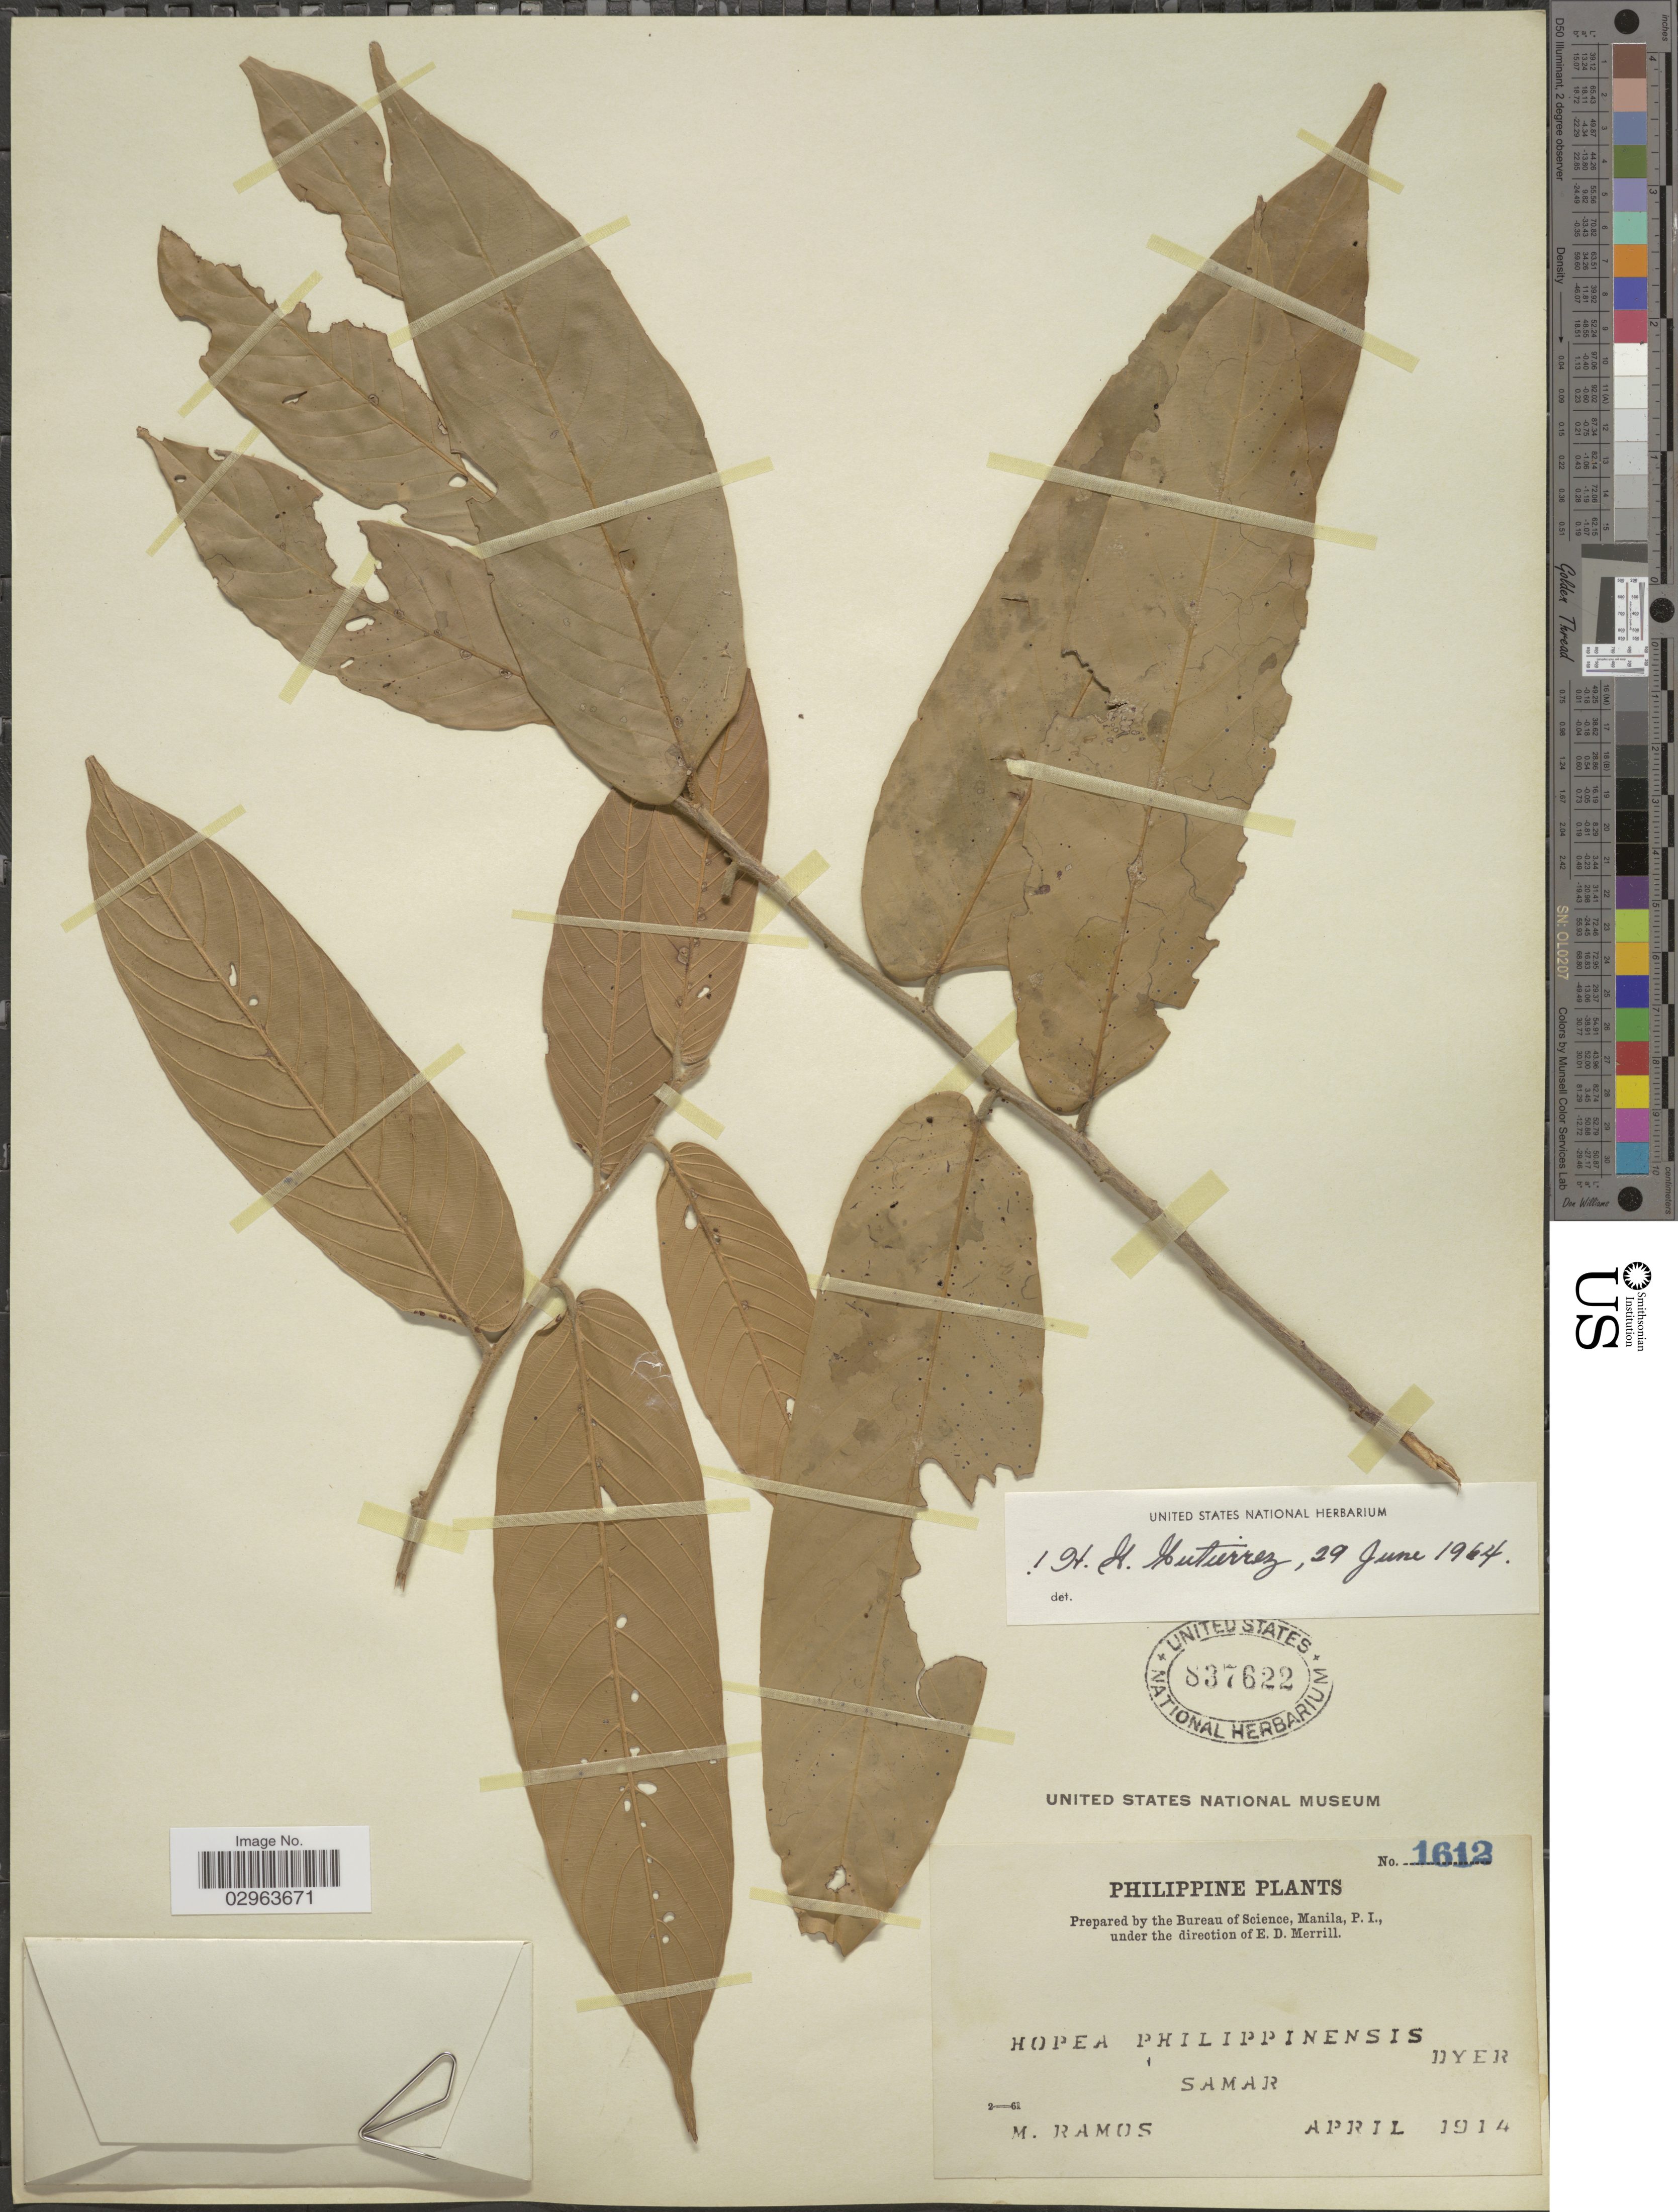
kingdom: Plantae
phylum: Tracheophyta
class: Magnoliopsida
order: Malvales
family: Dipterocarpaceae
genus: Hopea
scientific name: Hopea philippinensis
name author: Dyer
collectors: M. Ramos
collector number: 1612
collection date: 1914-04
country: Philippines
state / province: Eastern Visayas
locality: Samar.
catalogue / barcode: US 837622